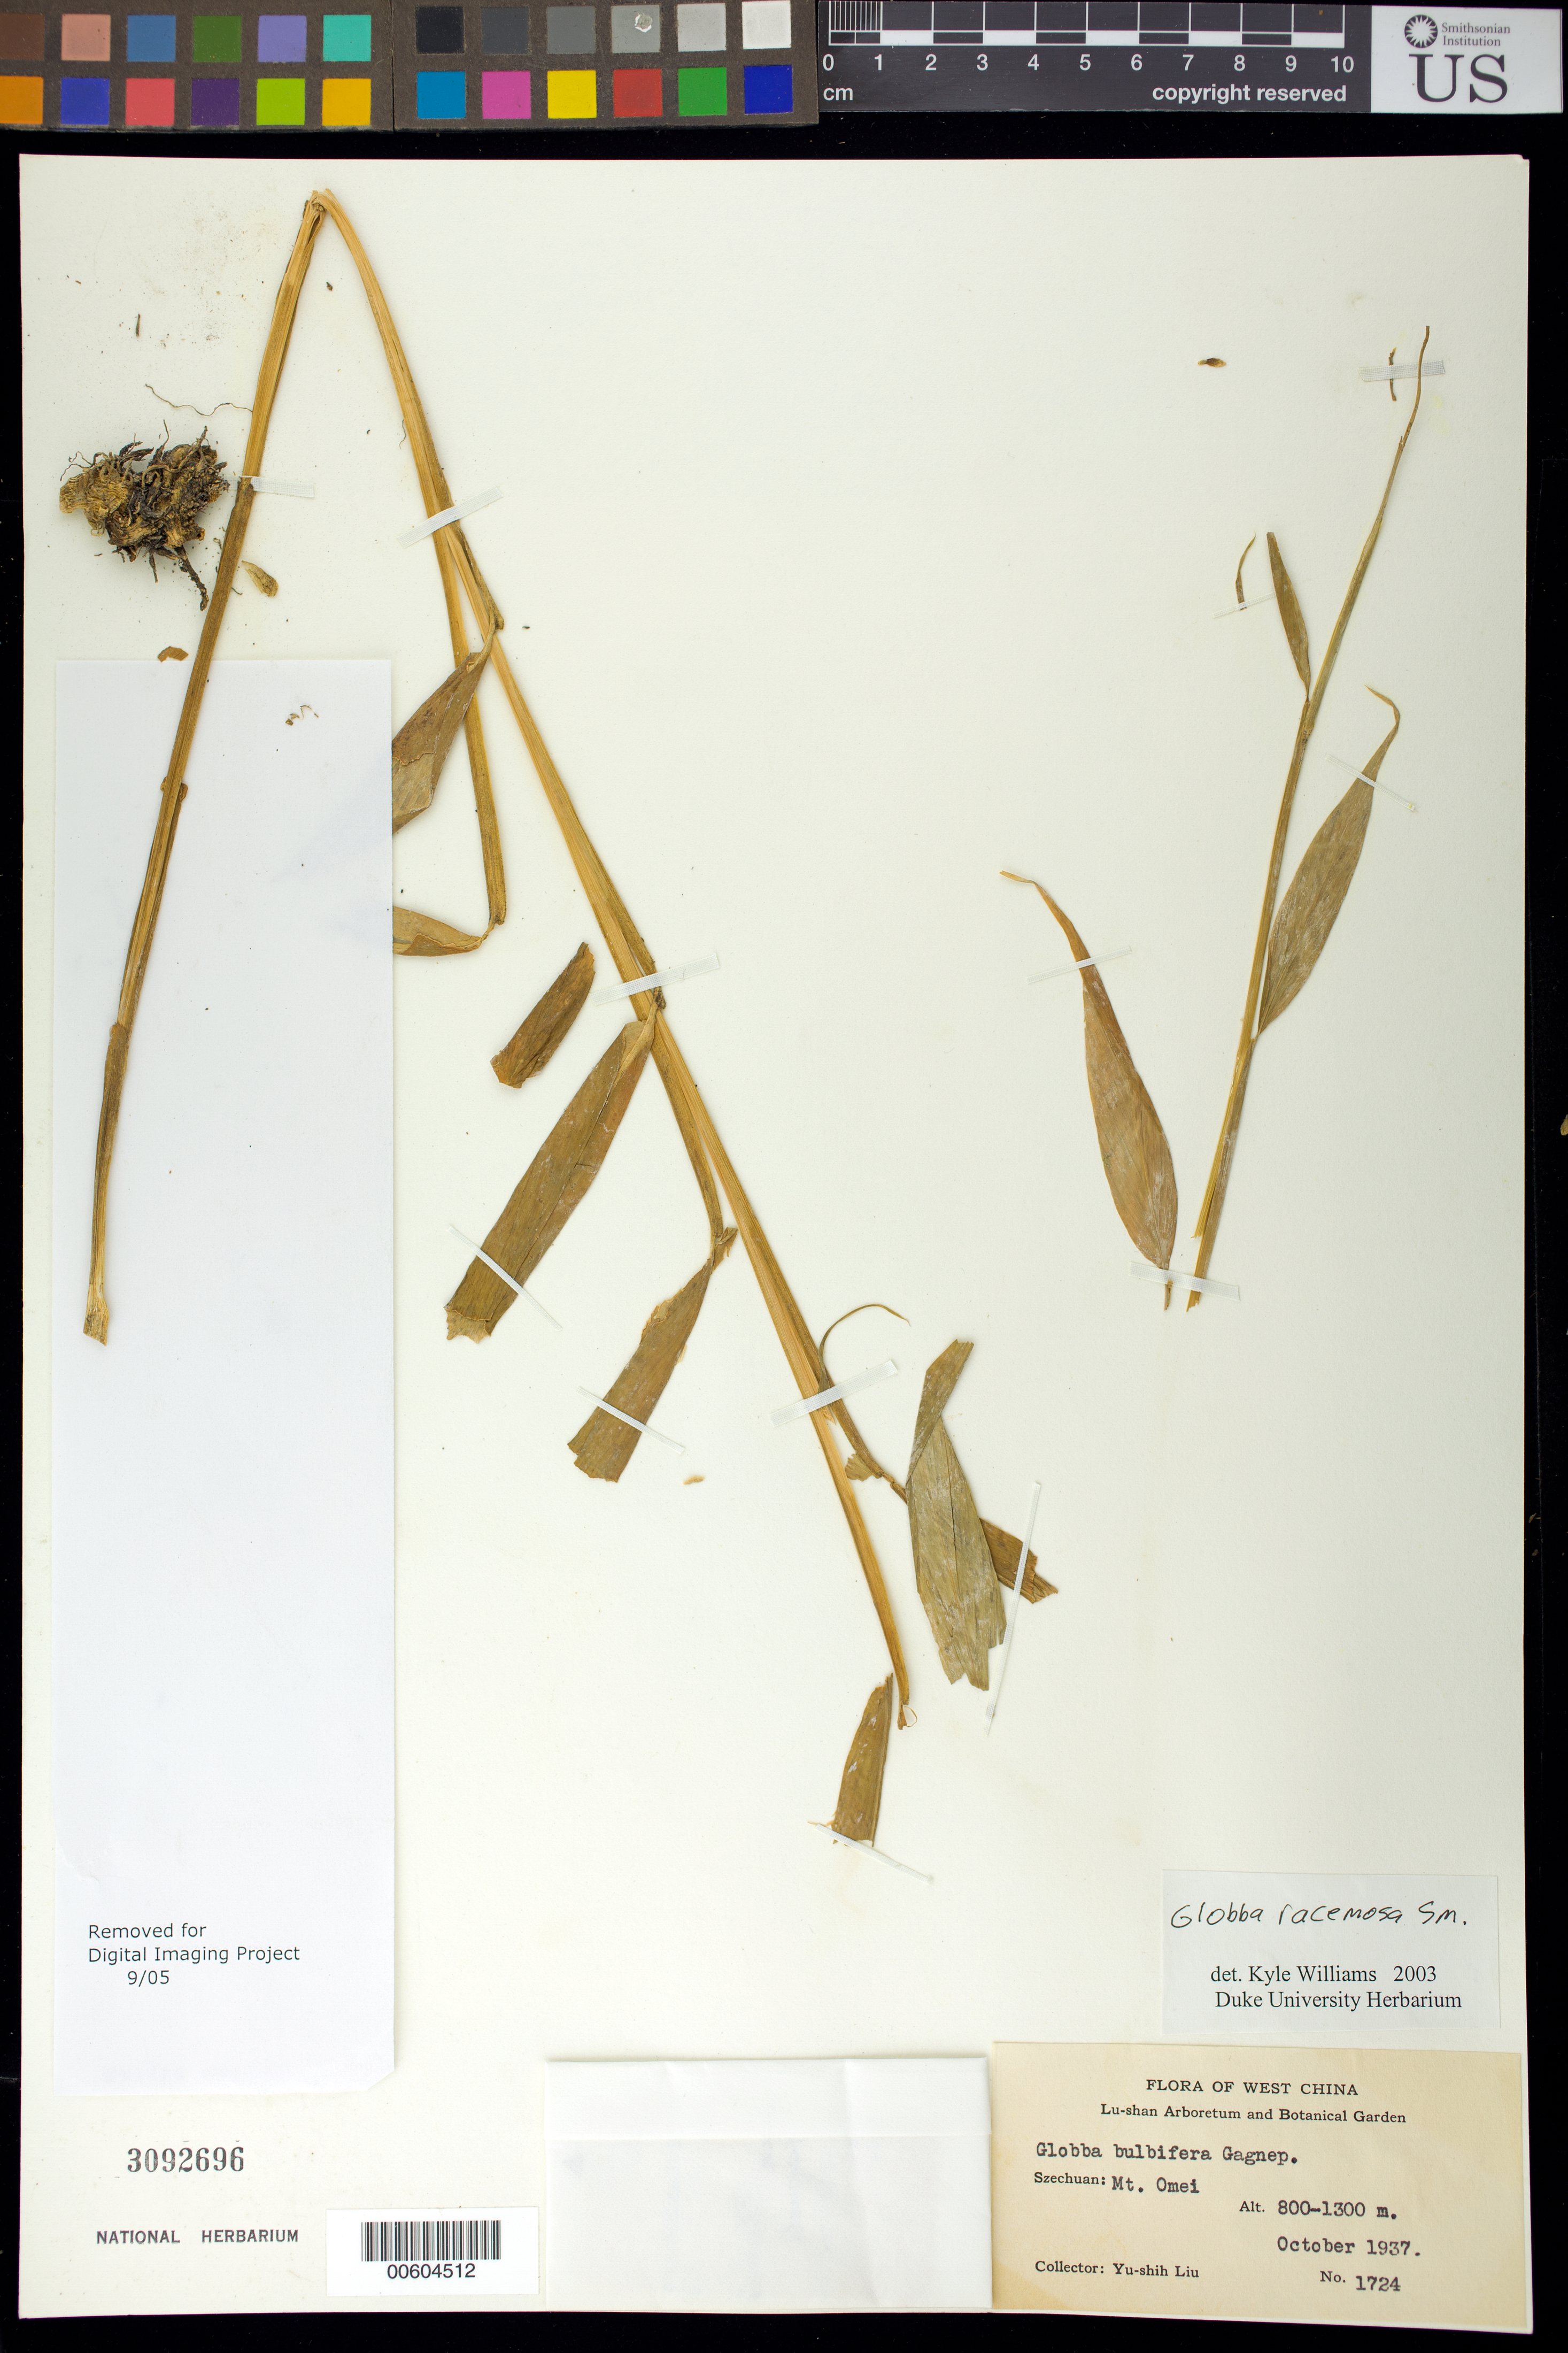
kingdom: Plantae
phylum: Tracheophyta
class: Liliopsida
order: Zingiberales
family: Zingiberaceae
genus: Globba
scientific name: Globba racemosa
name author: Sm.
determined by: Williams, K. J.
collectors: Y. S. Liu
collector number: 1724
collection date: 1937-10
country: China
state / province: Sichuan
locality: Mt. Omei, western China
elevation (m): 800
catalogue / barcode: US 3092696